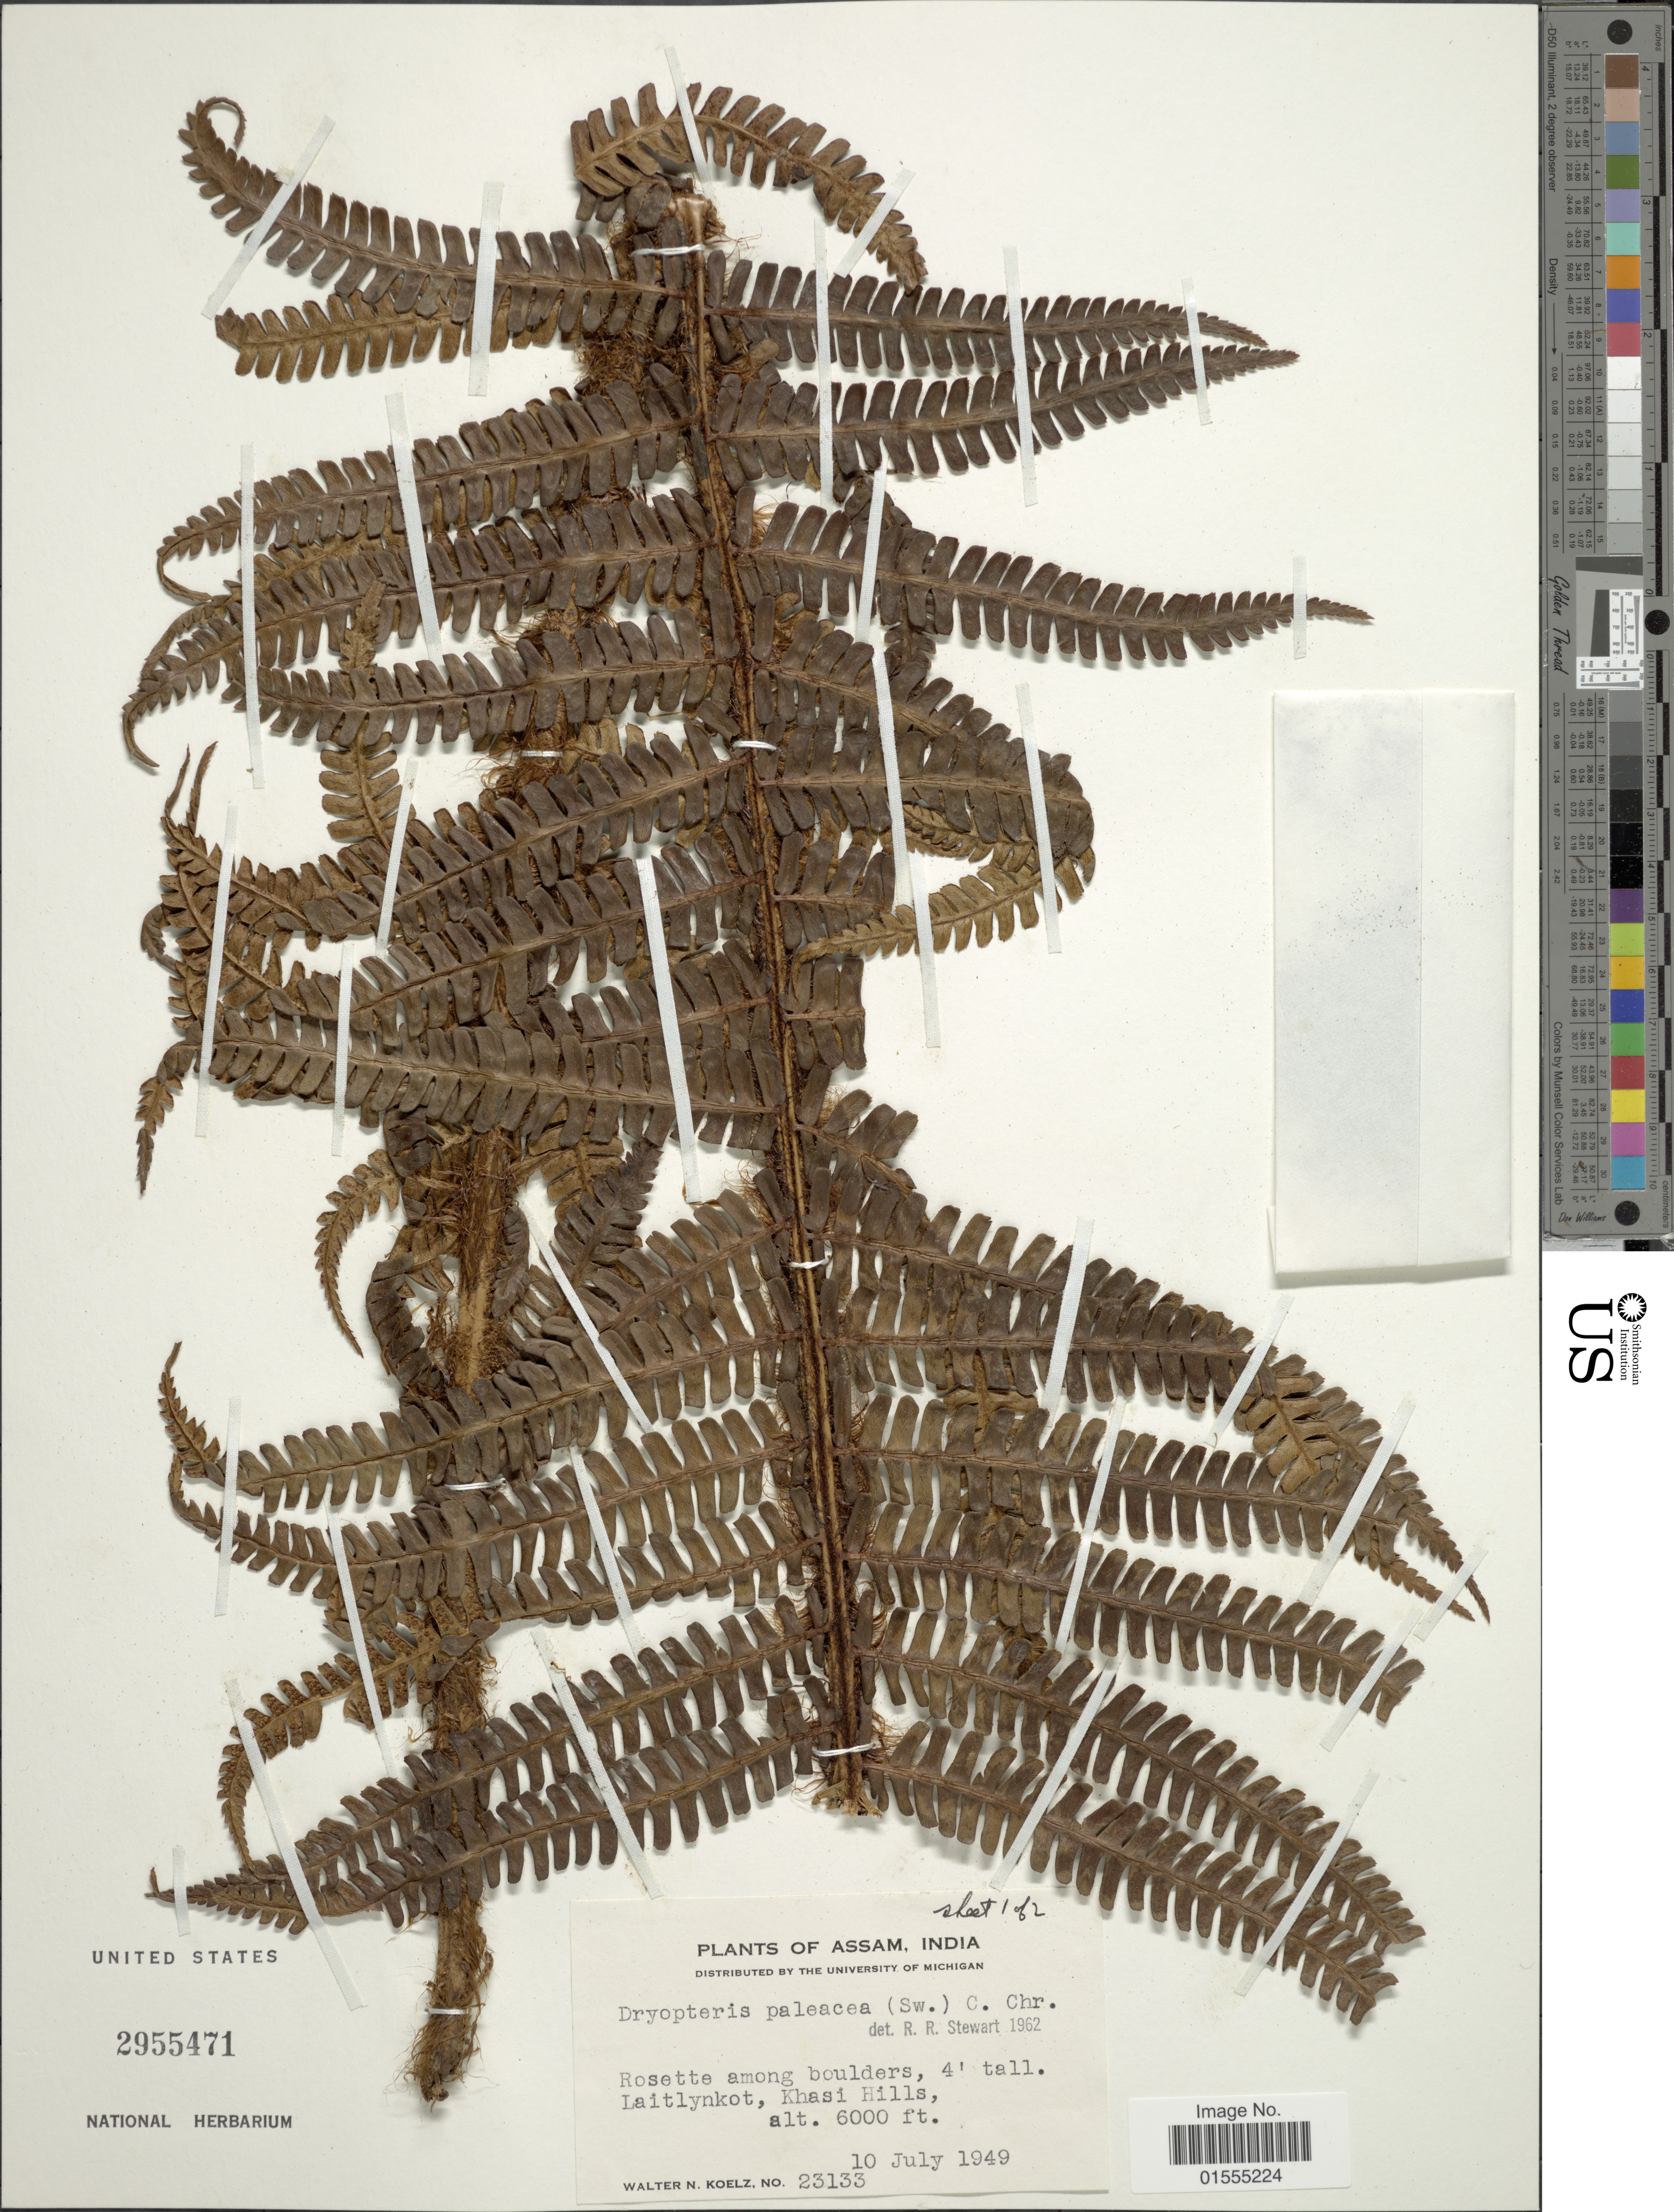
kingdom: Plantae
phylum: Tracheophyta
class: Polypodiopsida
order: Polypodiales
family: Dryopteridaceae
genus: Dryopteris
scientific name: Dryopteris wallichiana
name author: (Spreng.) Hyl.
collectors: W. N. Koelz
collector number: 23133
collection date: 1949-07-10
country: India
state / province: Meghalaya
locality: Rosette among boulders, Laitlynkot, Khasi Hills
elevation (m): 1829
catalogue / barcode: US 2955471